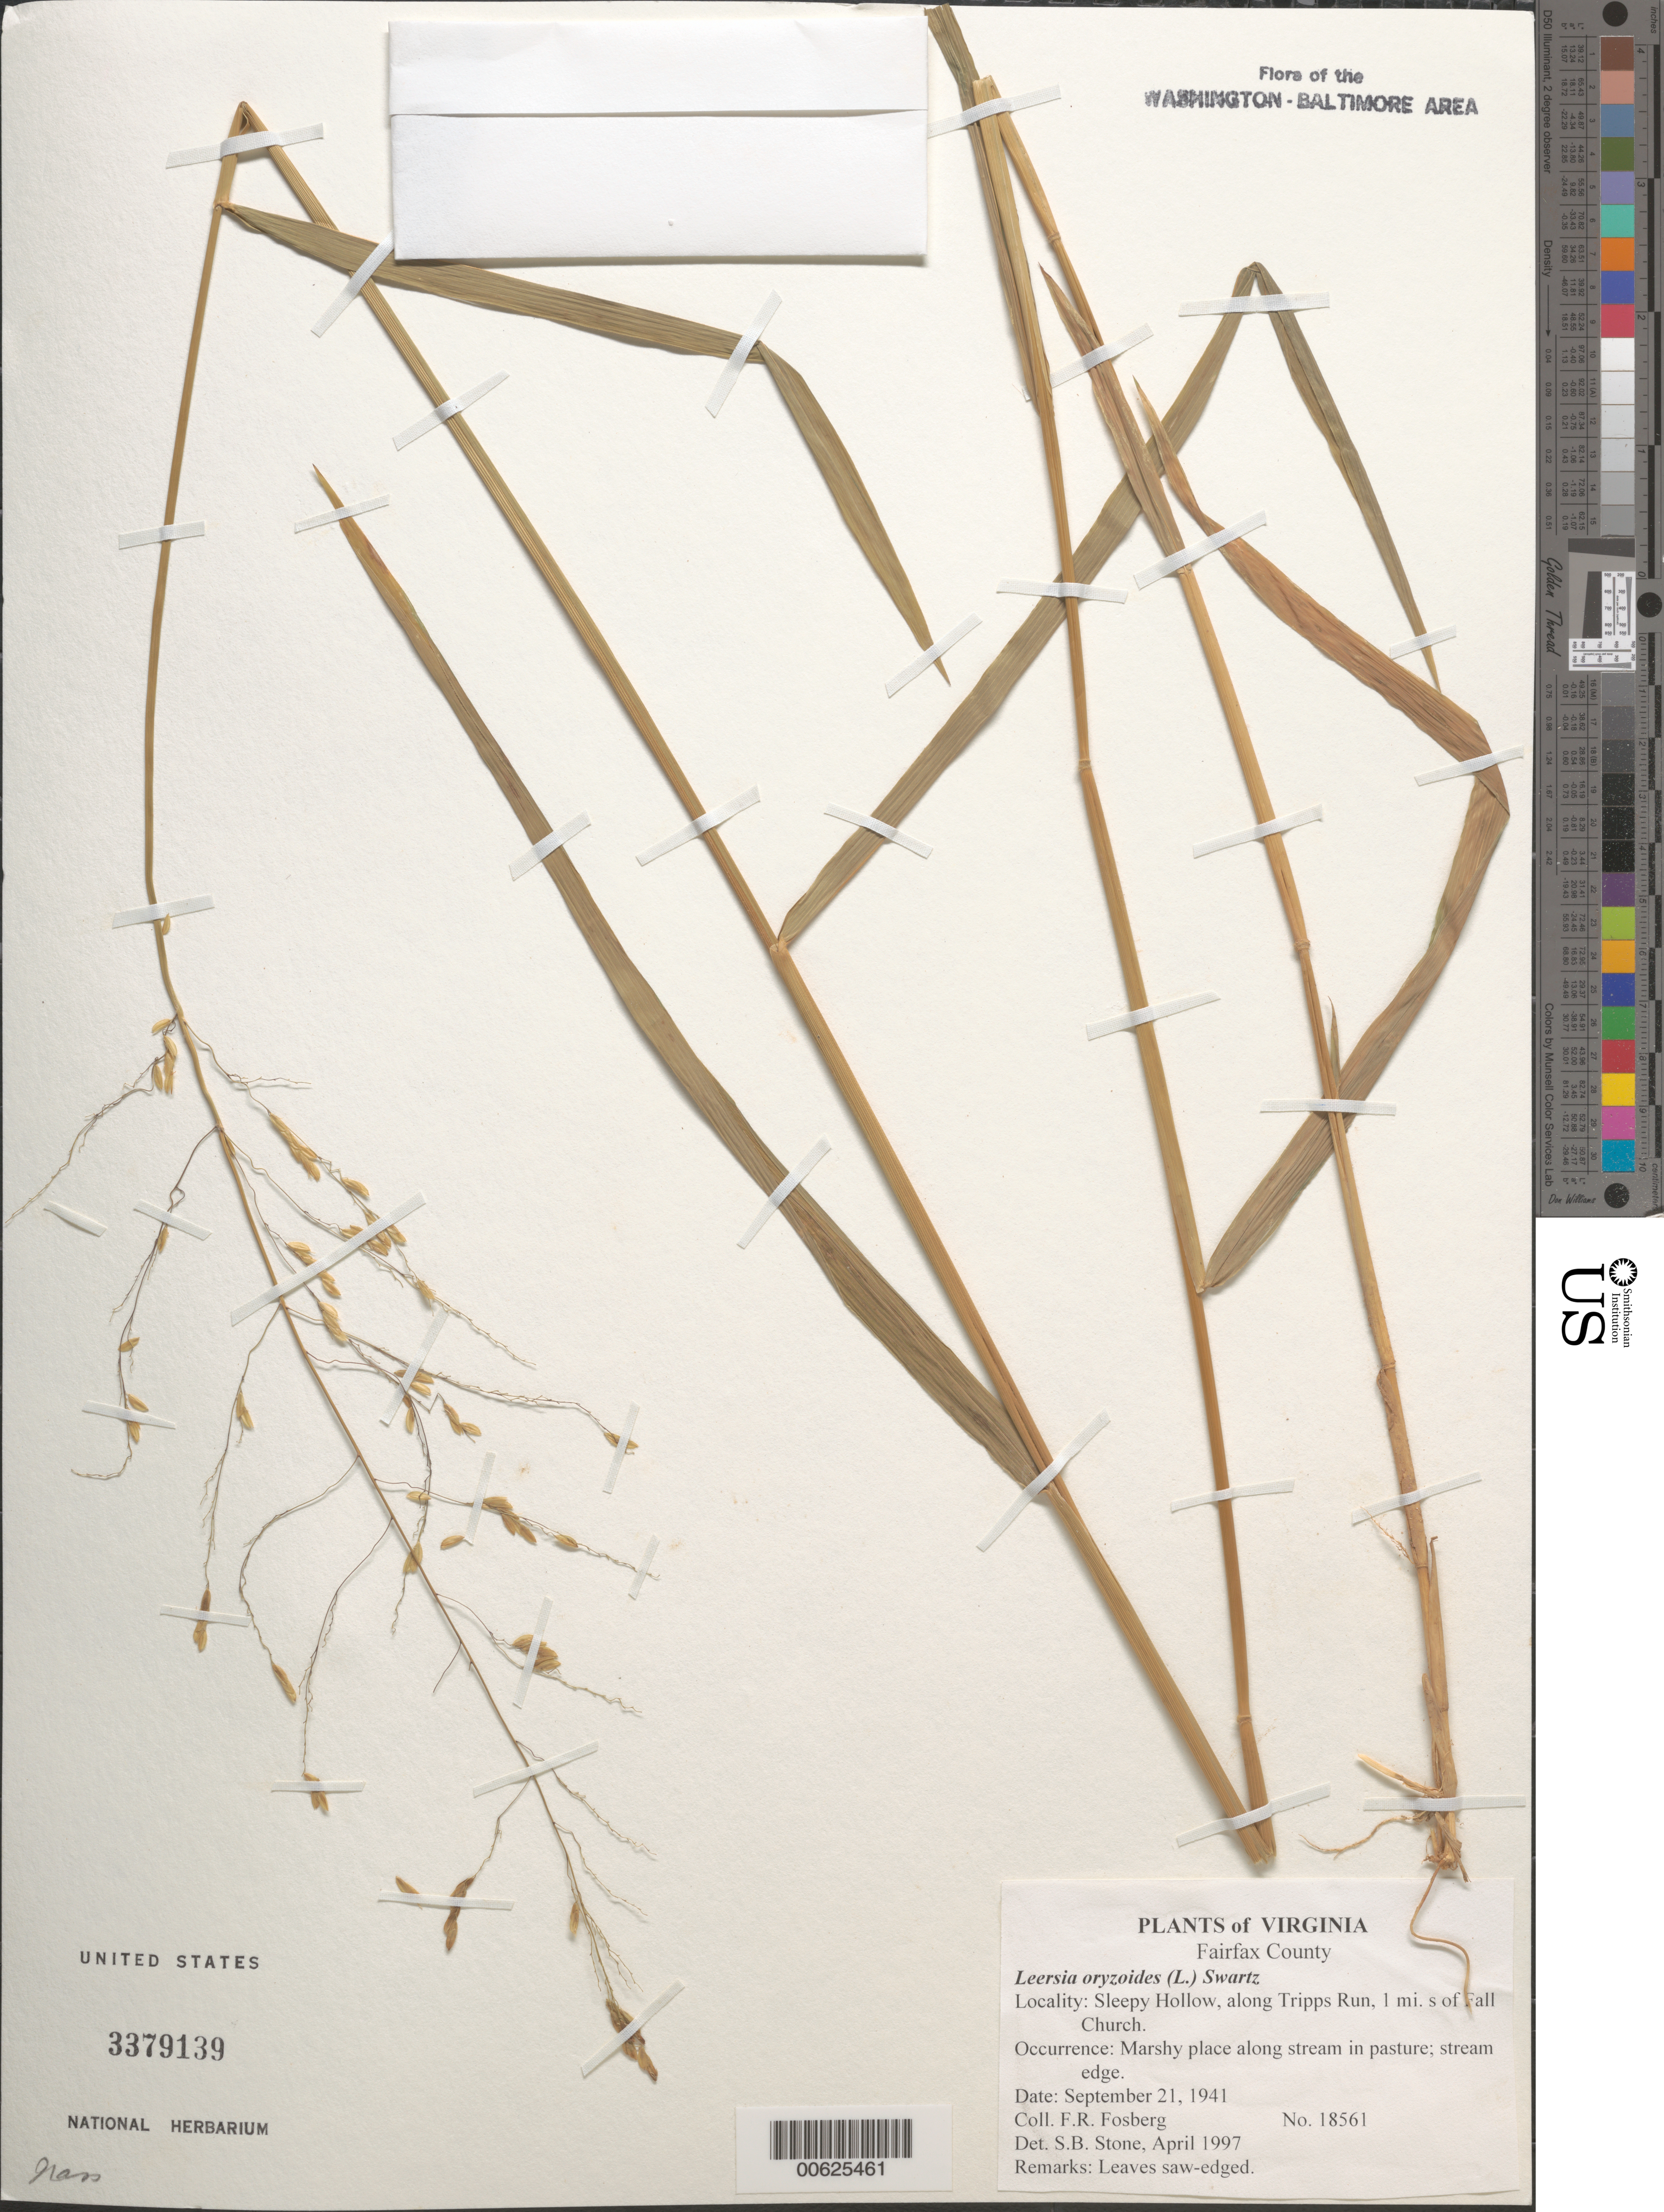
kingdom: Plantae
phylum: Tracheophyta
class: Liliopsida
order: Poales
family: Poaceae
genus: Leersia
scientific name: Leersia oryzoides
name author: (L.) Sw.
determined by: Stone, S. B.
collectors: F. R. Fosberg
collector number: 18561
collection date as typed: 21 Sep 1941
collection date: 1941-09-21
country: United States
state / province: Virginia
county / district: Fairfax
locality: Sleepy Hollow, along Tripps Run, 1 mi. S of Falls Church.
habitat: Marshy place along stream in pasture; stream edge.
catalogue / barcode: US 3379139